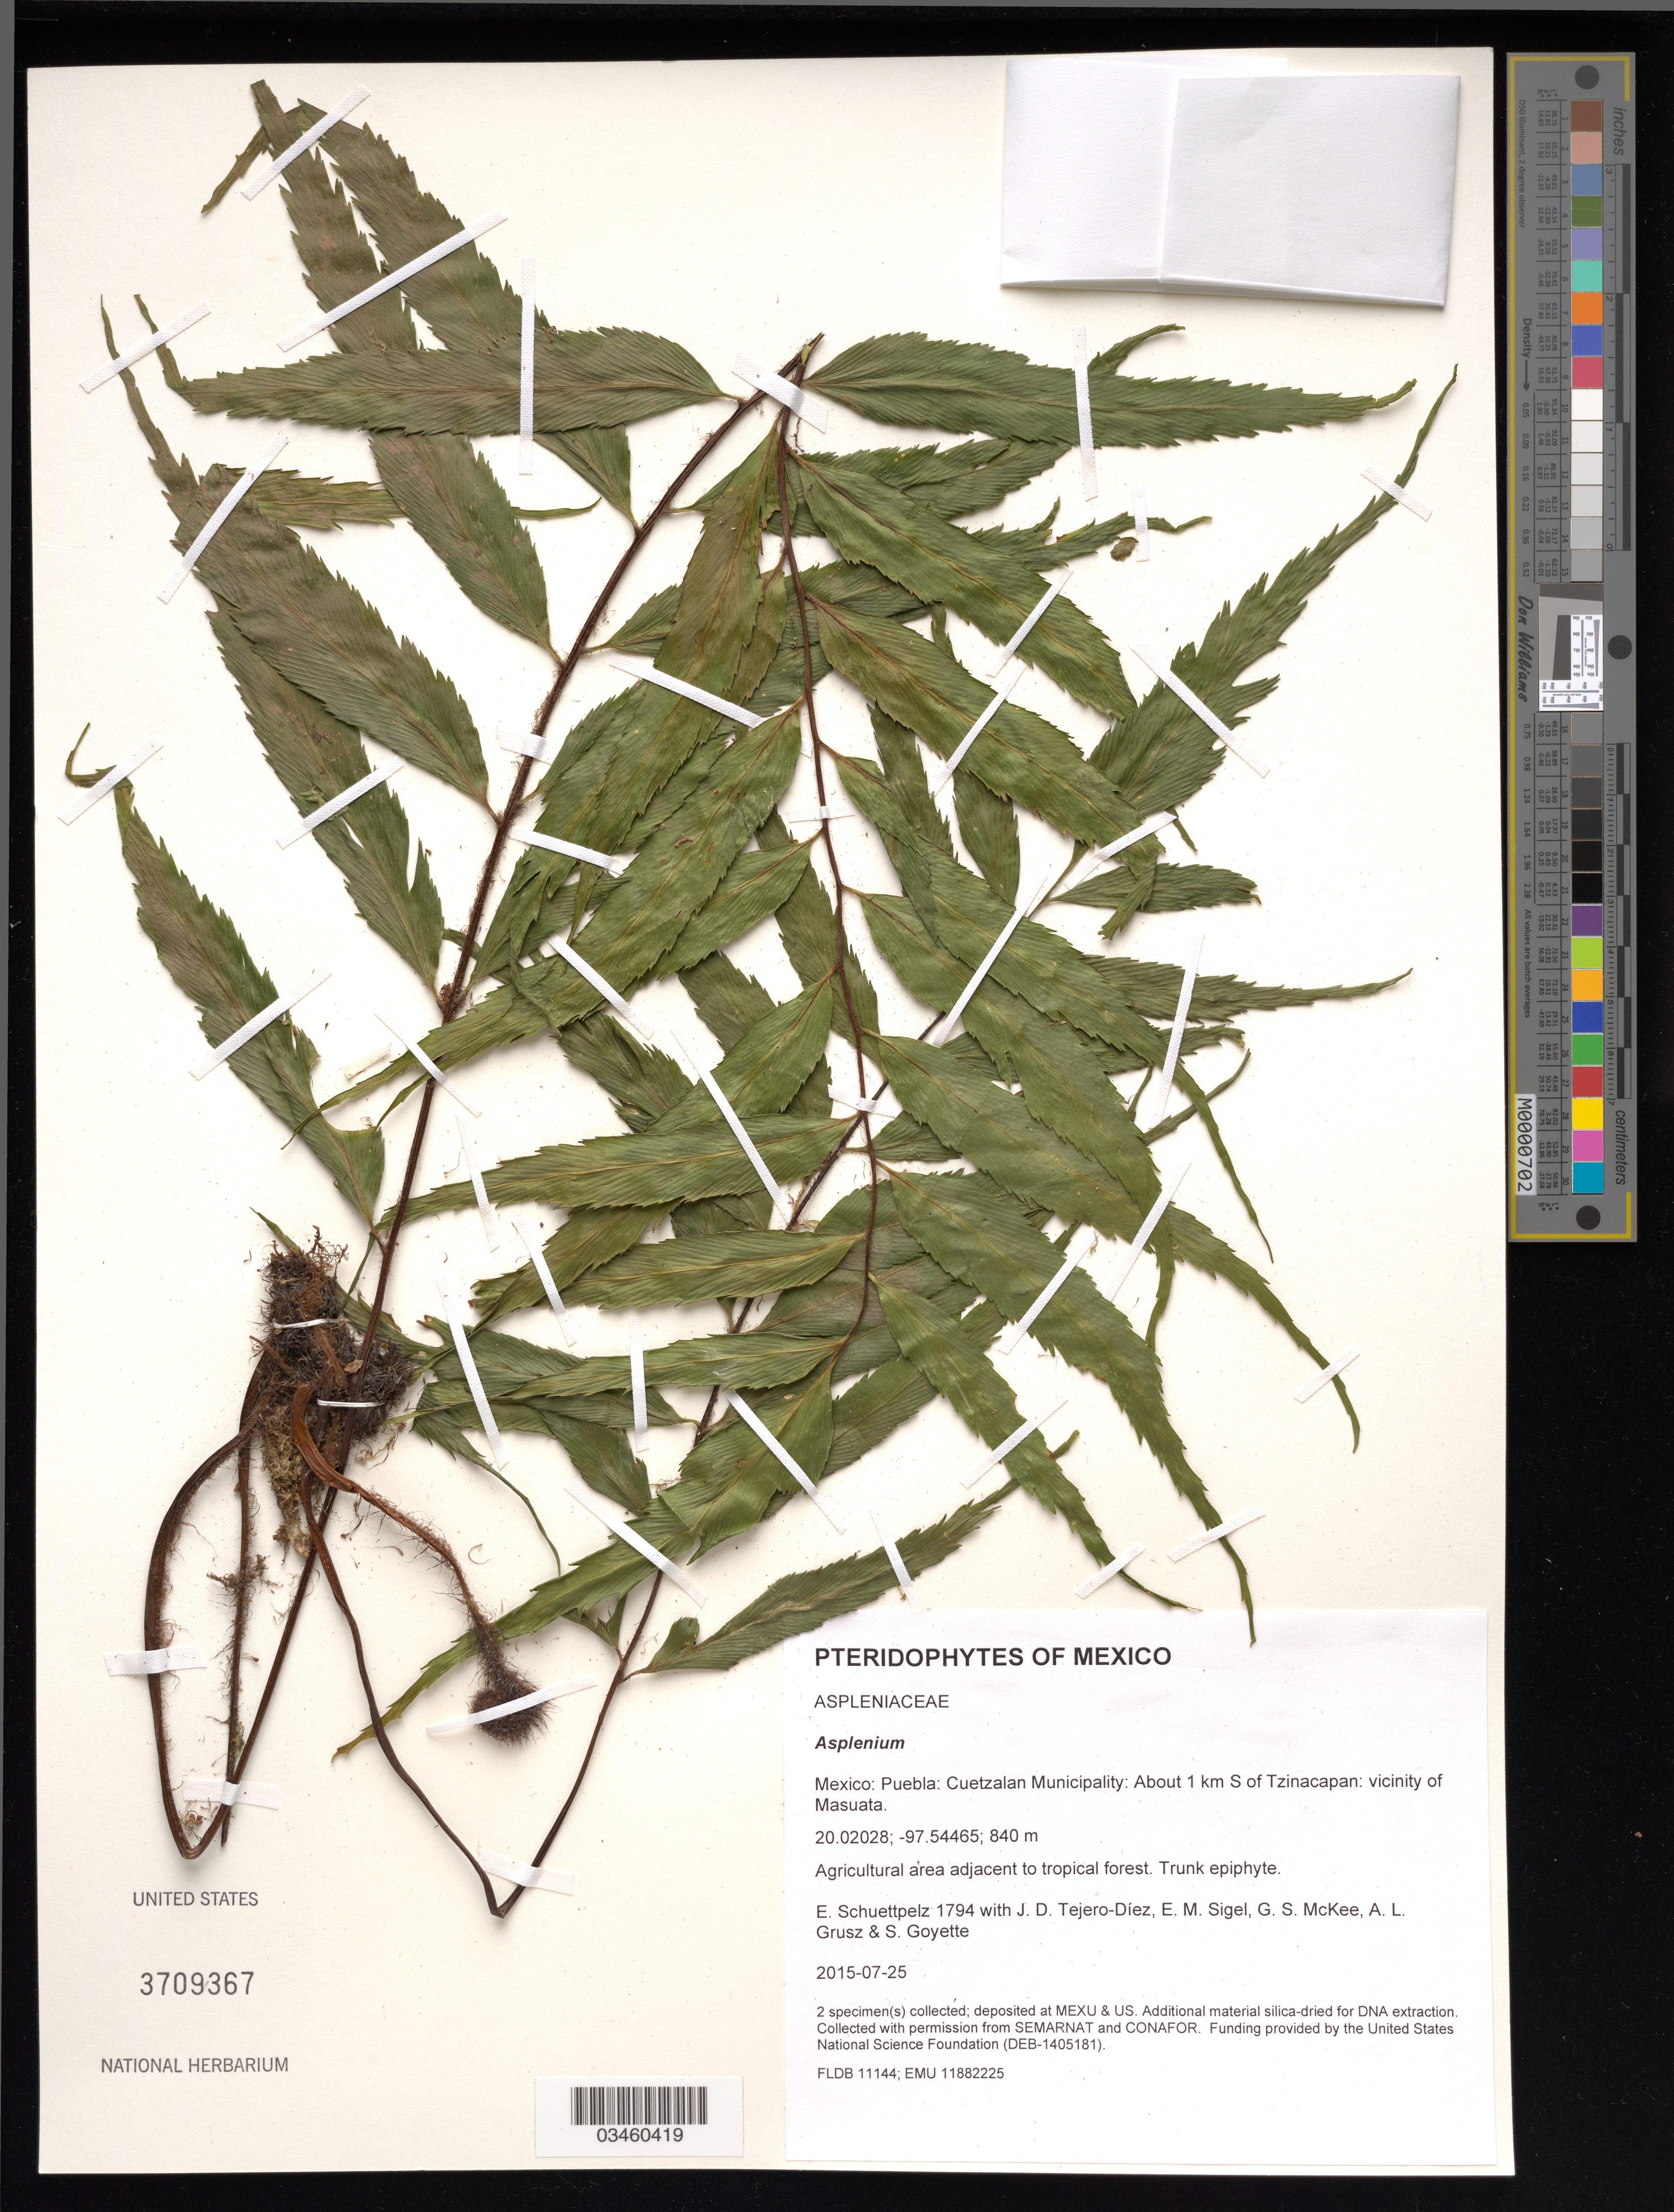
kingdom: Plantae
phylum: Tracheophyta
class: Polypodiopsida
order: Polypodiales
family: Aspleniaceae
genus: Asplenium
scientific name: Asplenium sp.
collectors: E. Schuettpelz, D. Tejero-Díez, E. M. Sigel, G. S. McKee & A. Grusz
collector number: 1794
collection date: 2015-07-25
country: Mexico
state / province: Puebla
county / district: Cuetzalan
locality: About 1 km S of Tzinacapan: vicinity of Masuata.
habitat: Agricultural area adjacent to tropical forest.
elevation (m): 840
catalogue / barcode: US 3709367